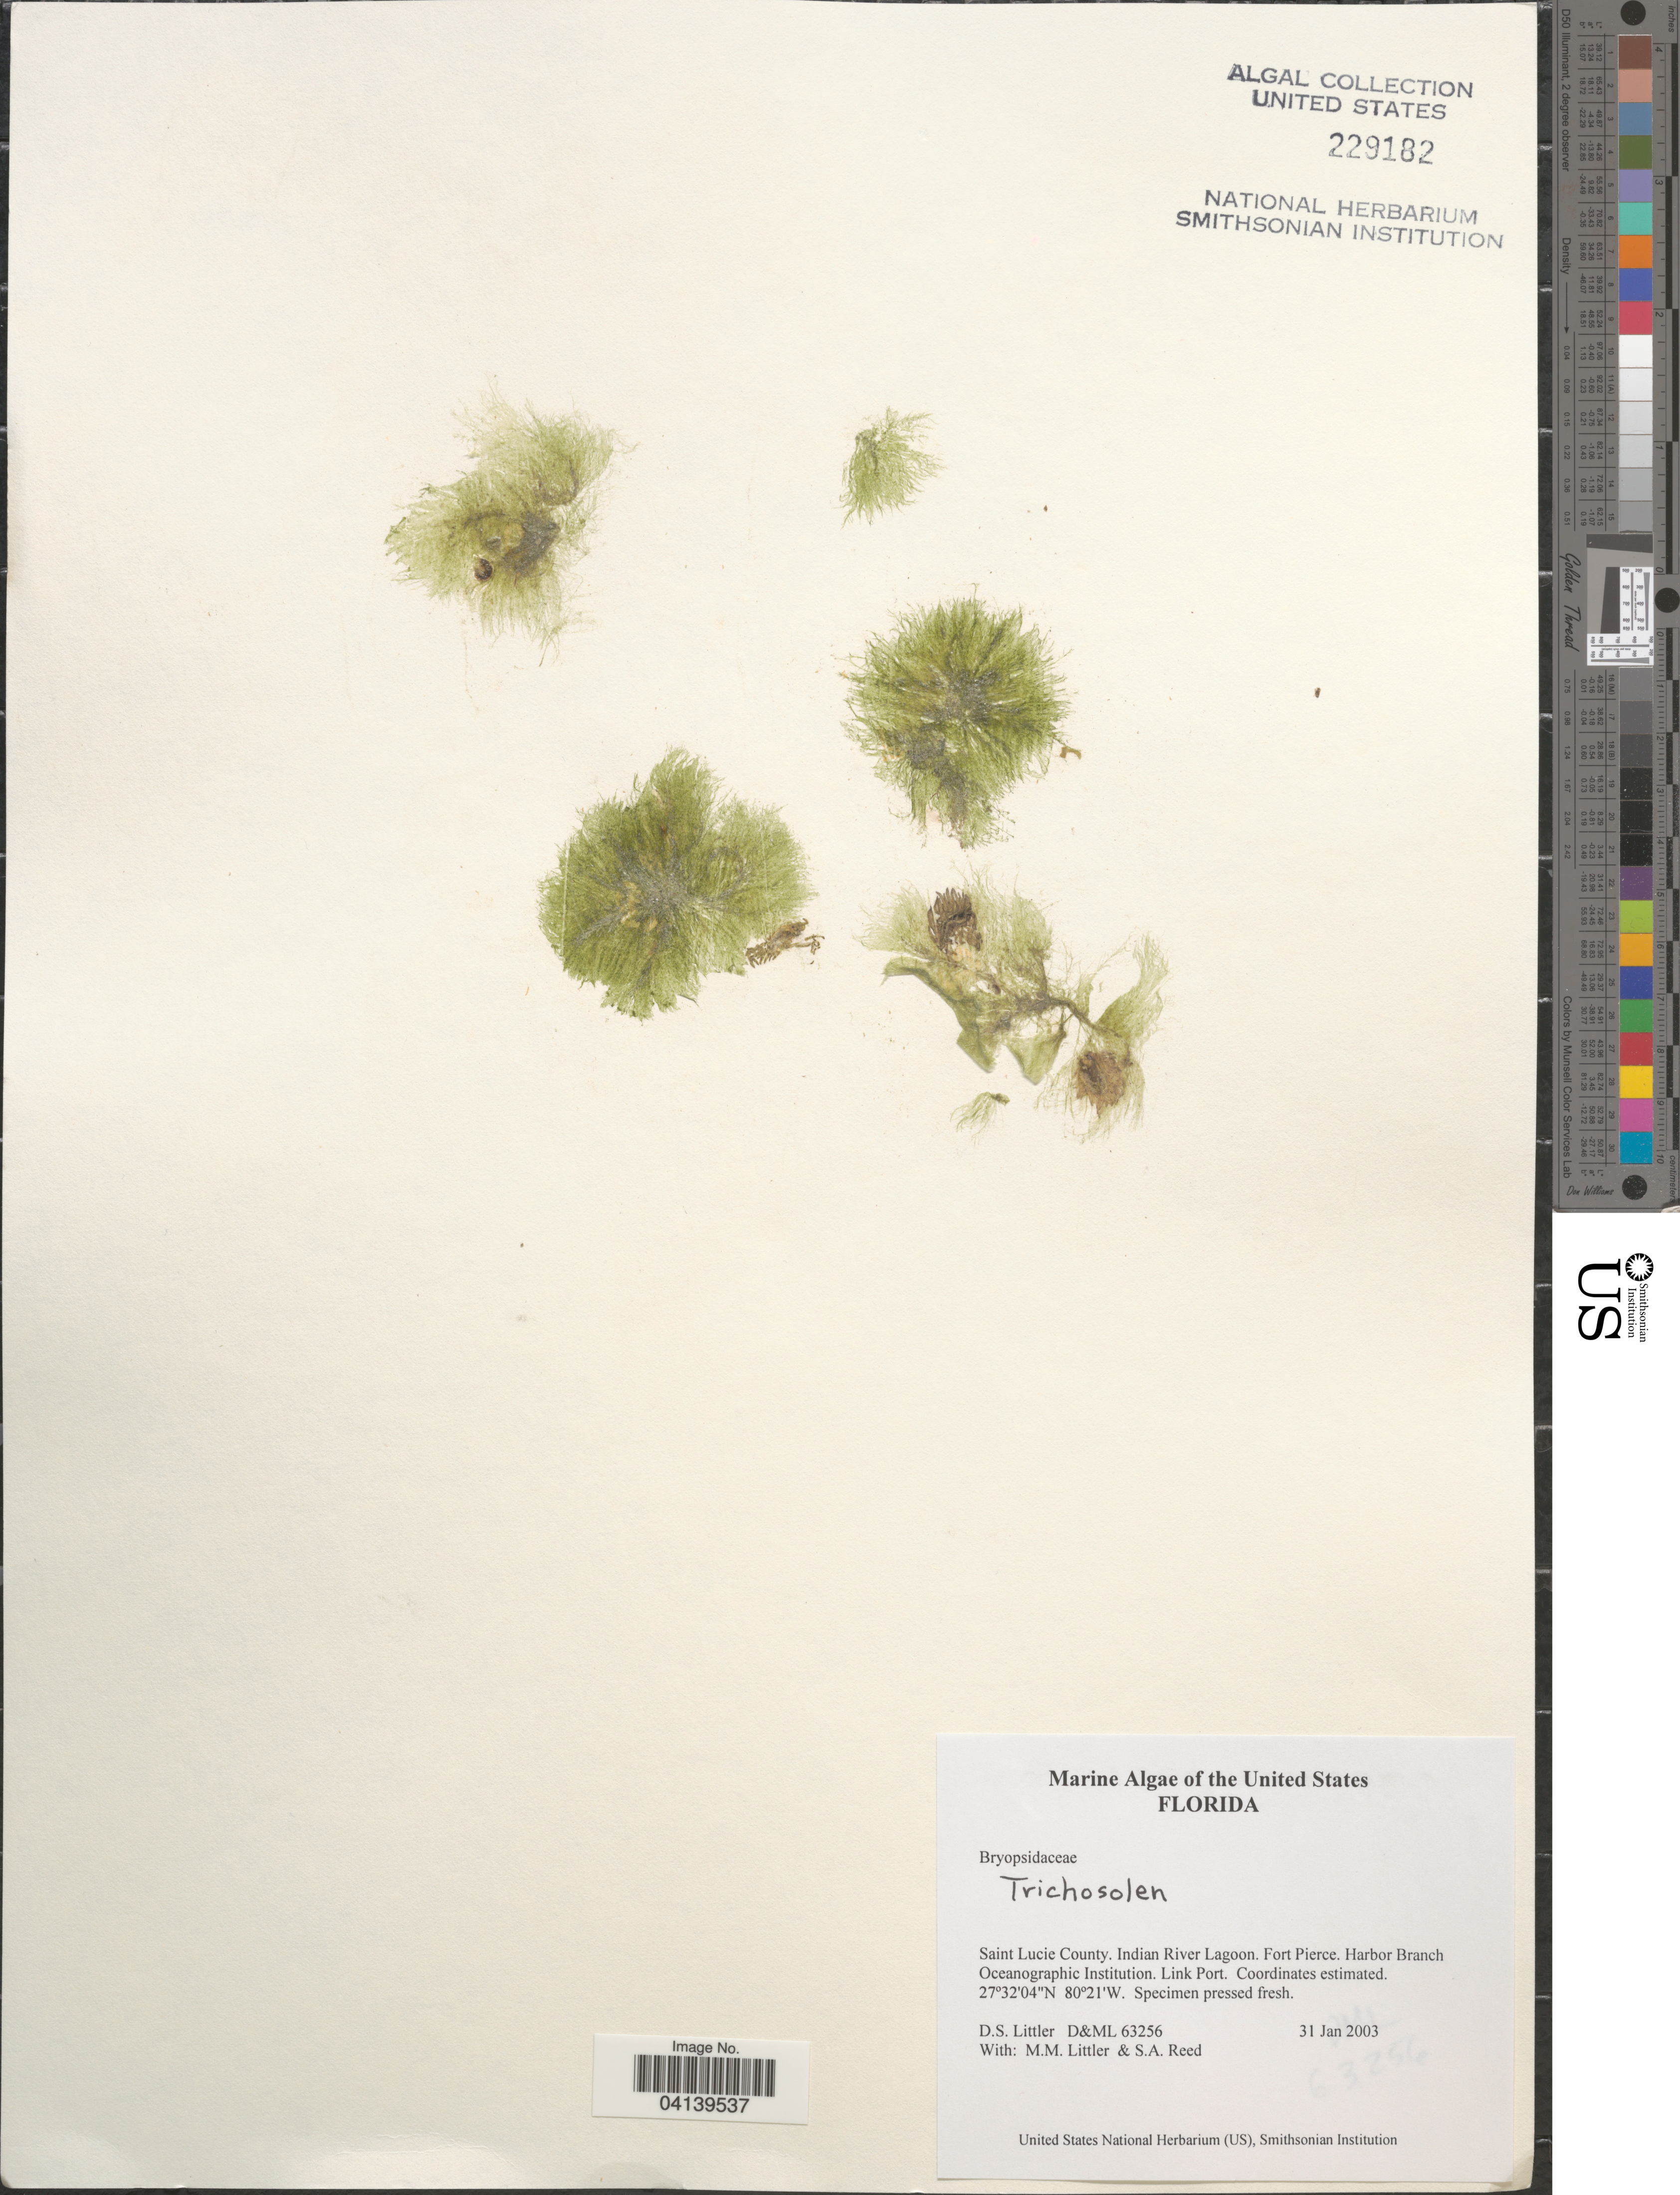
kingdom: Plantae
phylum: Chlorophyta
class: Ulvophyceae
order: Bryopsidales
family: Bryopsidaceae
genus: Trichosolen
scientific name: Trichosolen sp.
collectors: D. S. Littler & S. Reed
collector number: D&ML63256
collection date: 2003-01-31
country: United States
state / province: Florida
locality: Saint Lucie County. Indian River Lagoon. Fort Pierce. Harbor Branch Oceanographic Institution. Link Port.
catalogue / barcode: US 229182